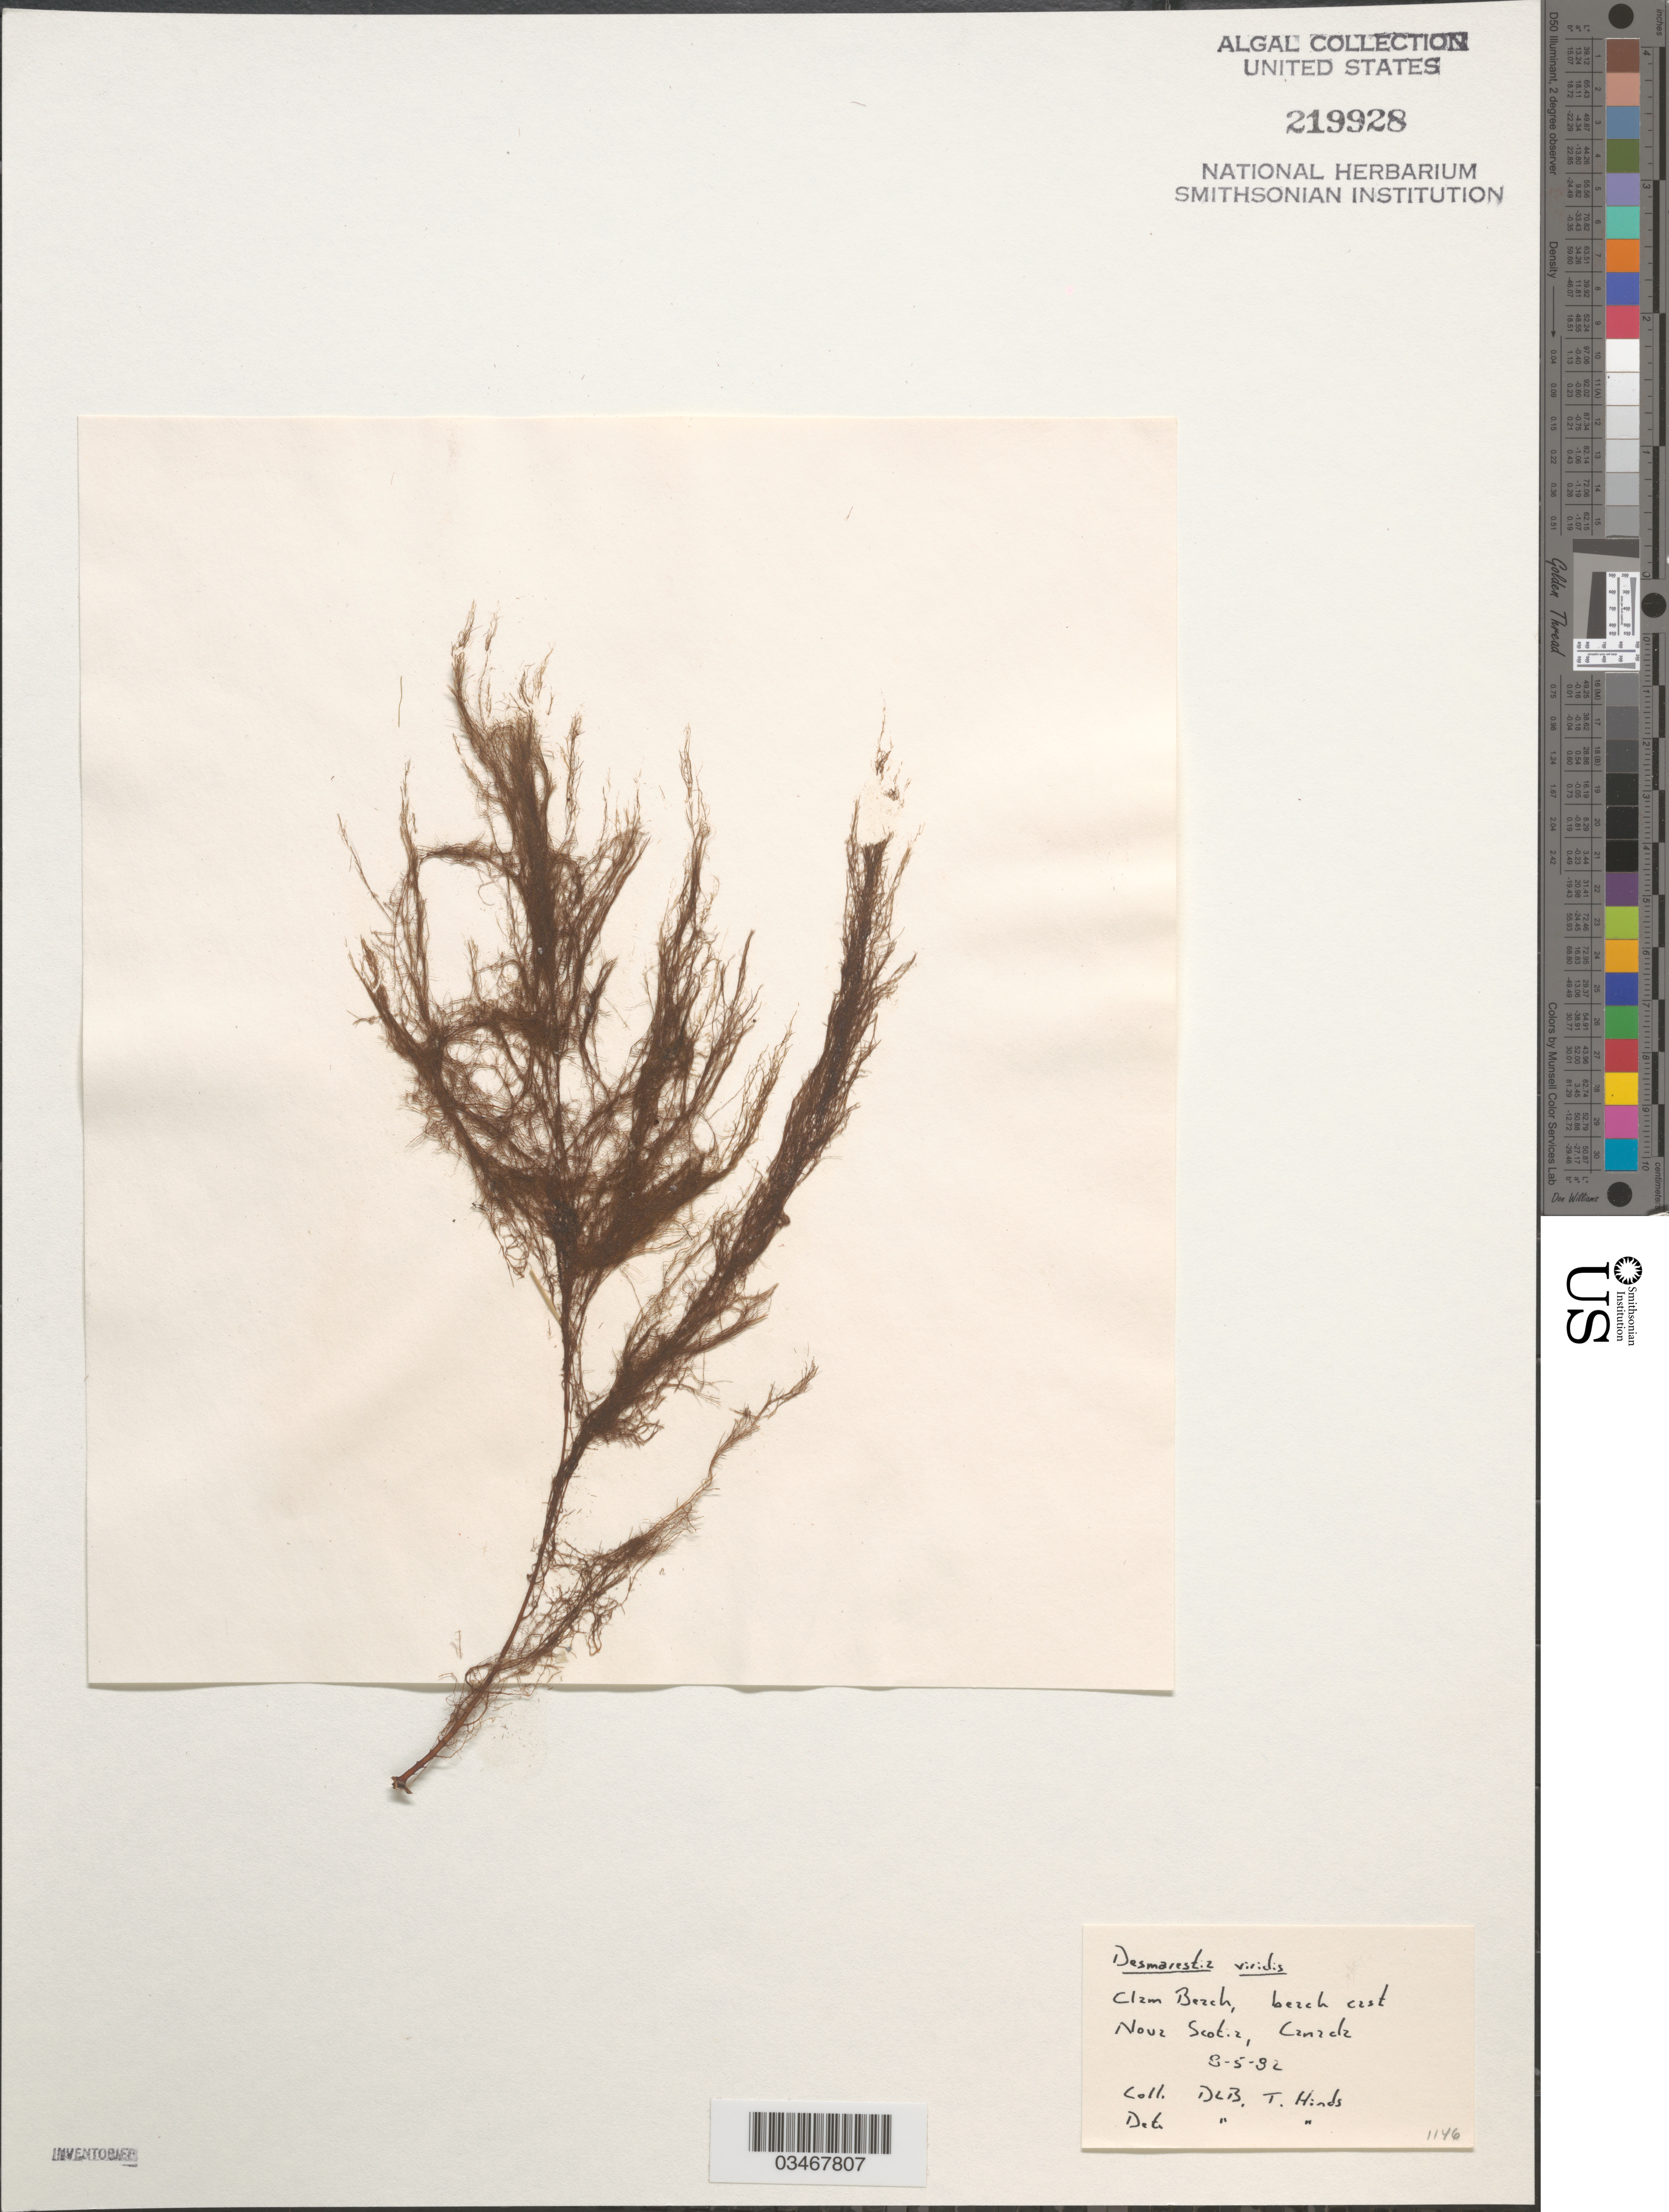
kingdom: Chromista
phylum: Ochrophyta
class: Phaeophyceae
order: Desmarestiales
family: Desmarestiaceae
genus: Desmarestia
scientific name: Desmarestia viridis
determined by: Ballantine, D. L.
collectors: D.L. Ballantine & T. Hinds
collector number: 1146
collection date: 1982-08-05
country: Canada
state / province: Nova Scotia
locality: Clam Beach.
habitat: Beach cast.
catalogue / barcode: US 219928